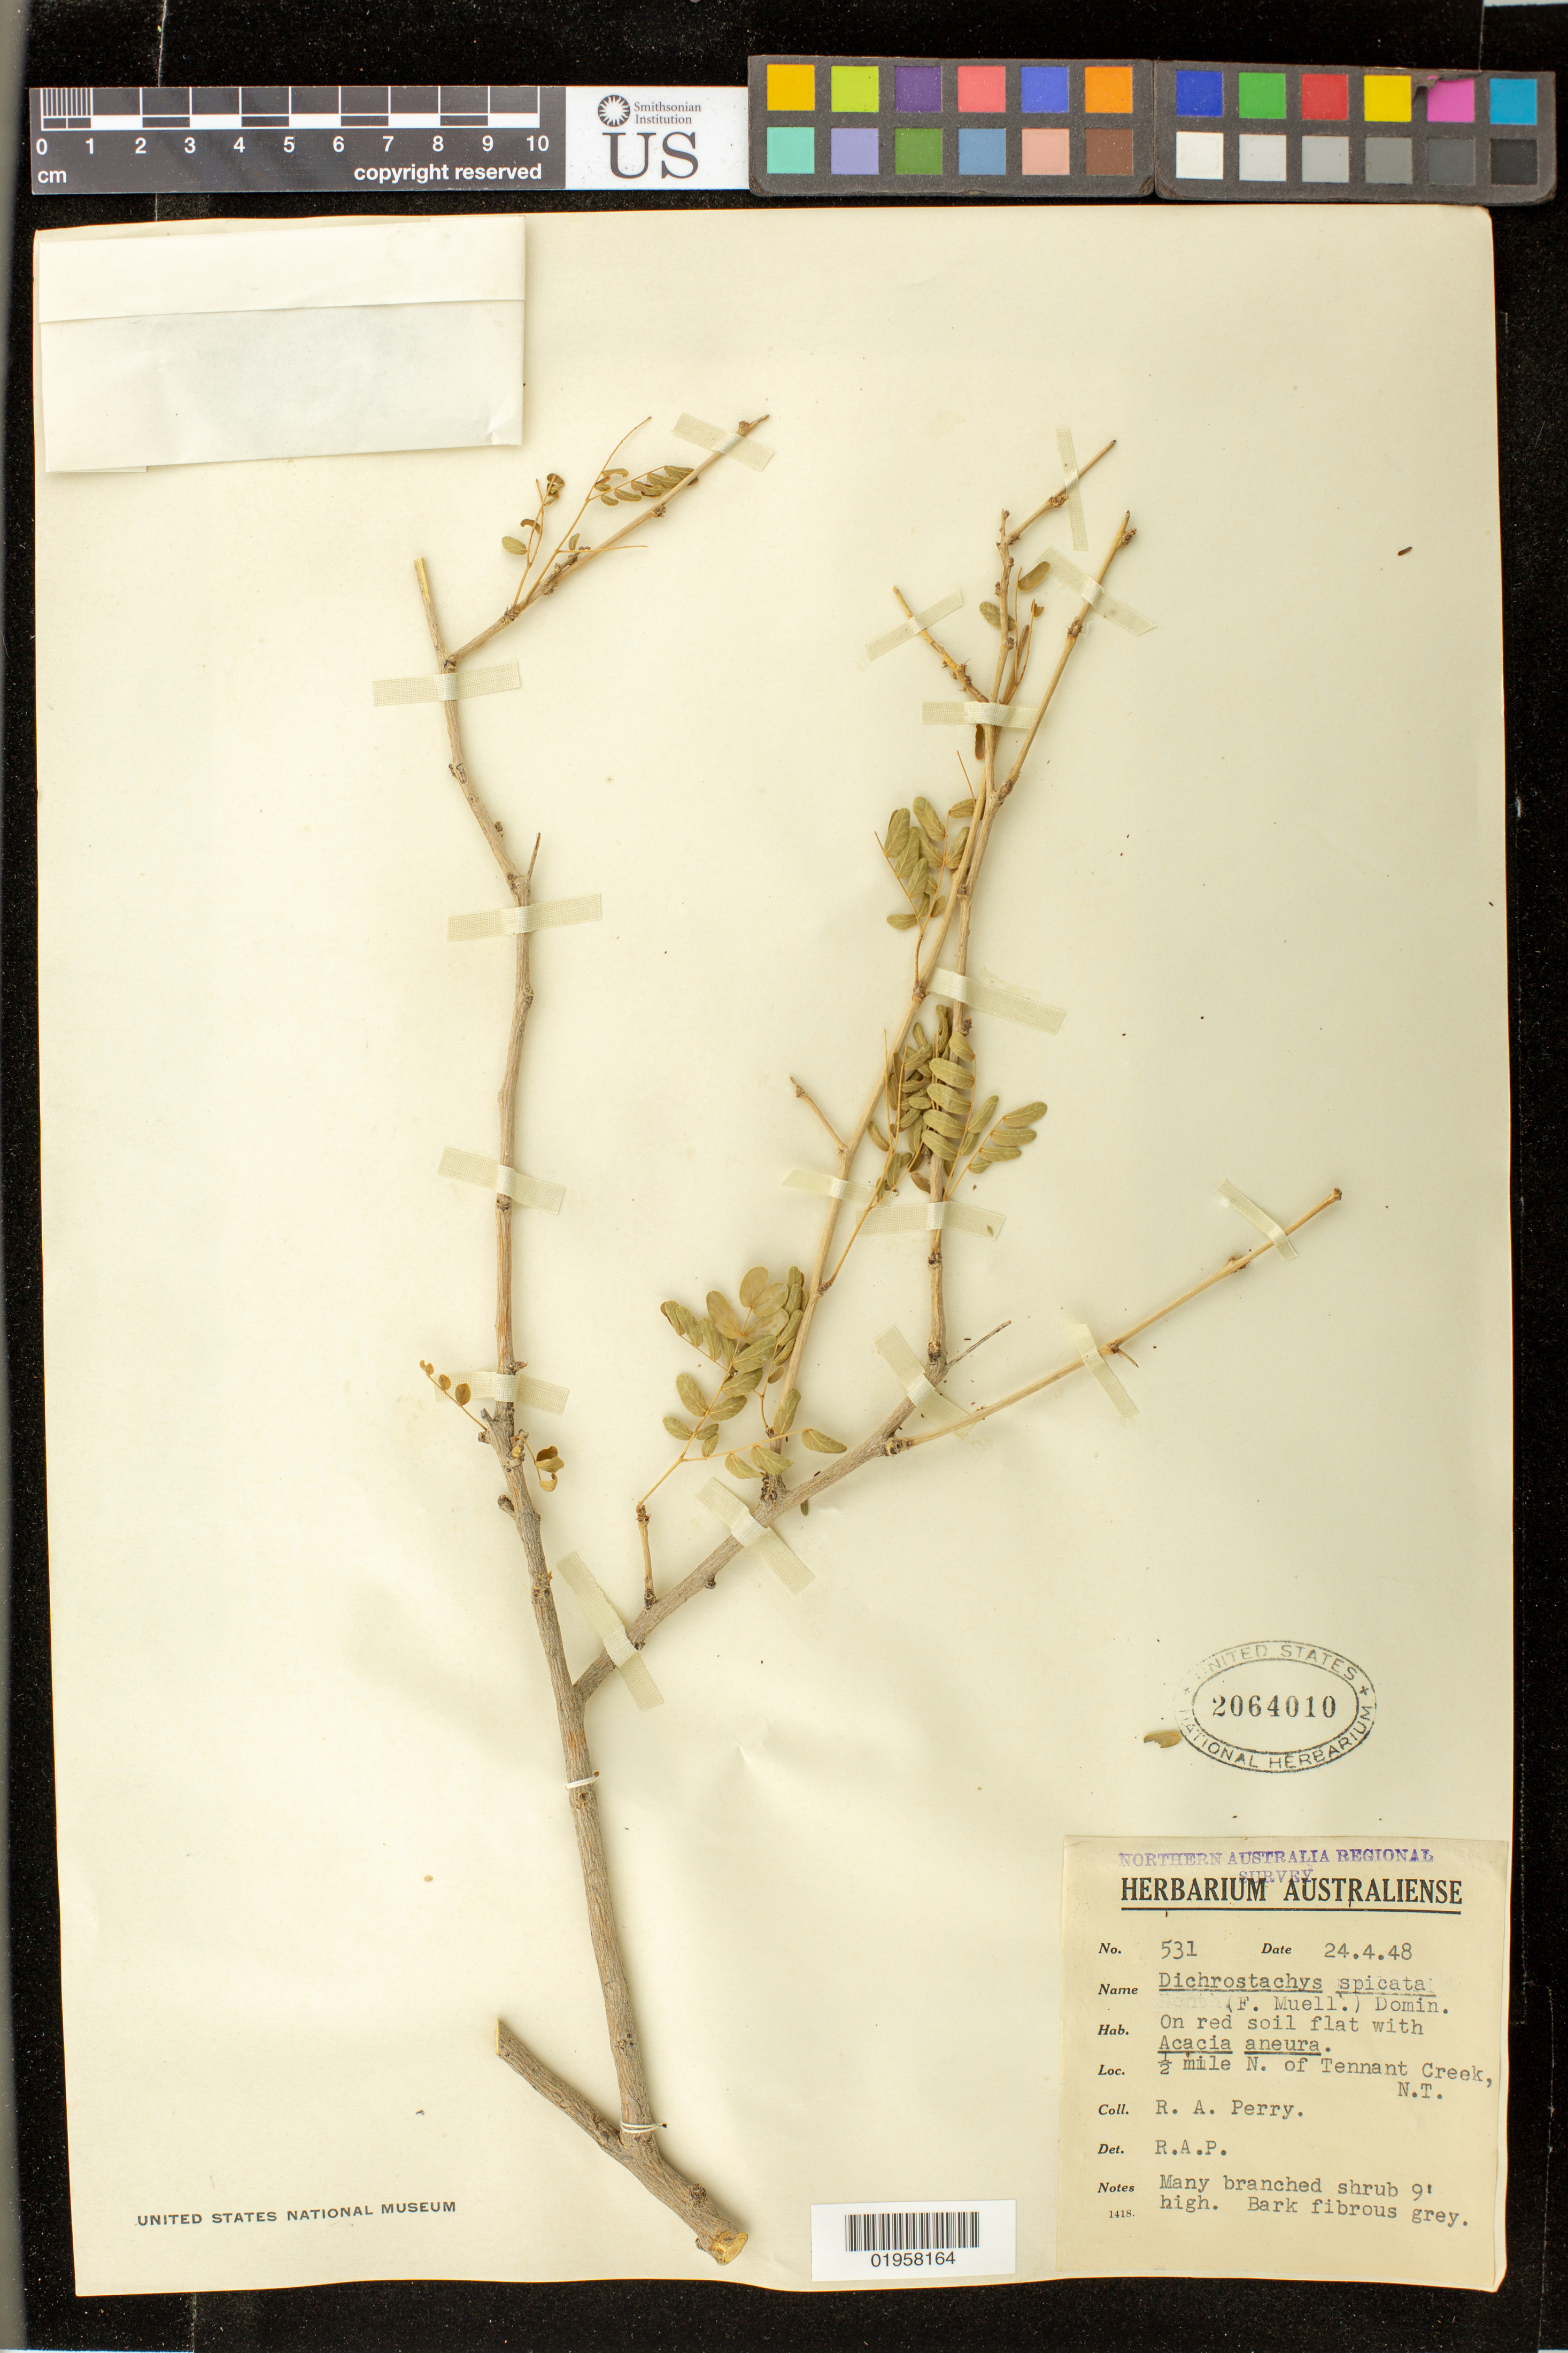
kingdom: Plantae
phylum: Tracheophyta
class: Magnoliopsida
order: Fabales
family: Fabaceae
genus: Dichrostachys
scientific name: Dichrostachys spicata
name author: Domin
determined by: Perry, R. A.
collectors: R. Perry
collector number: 531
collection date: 1948-04-24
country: Australia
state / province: Northern Territory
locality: Tennant Creek, 1/2 mile N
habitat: On red soil flat with Acacia aneura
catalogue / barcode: US 2064010